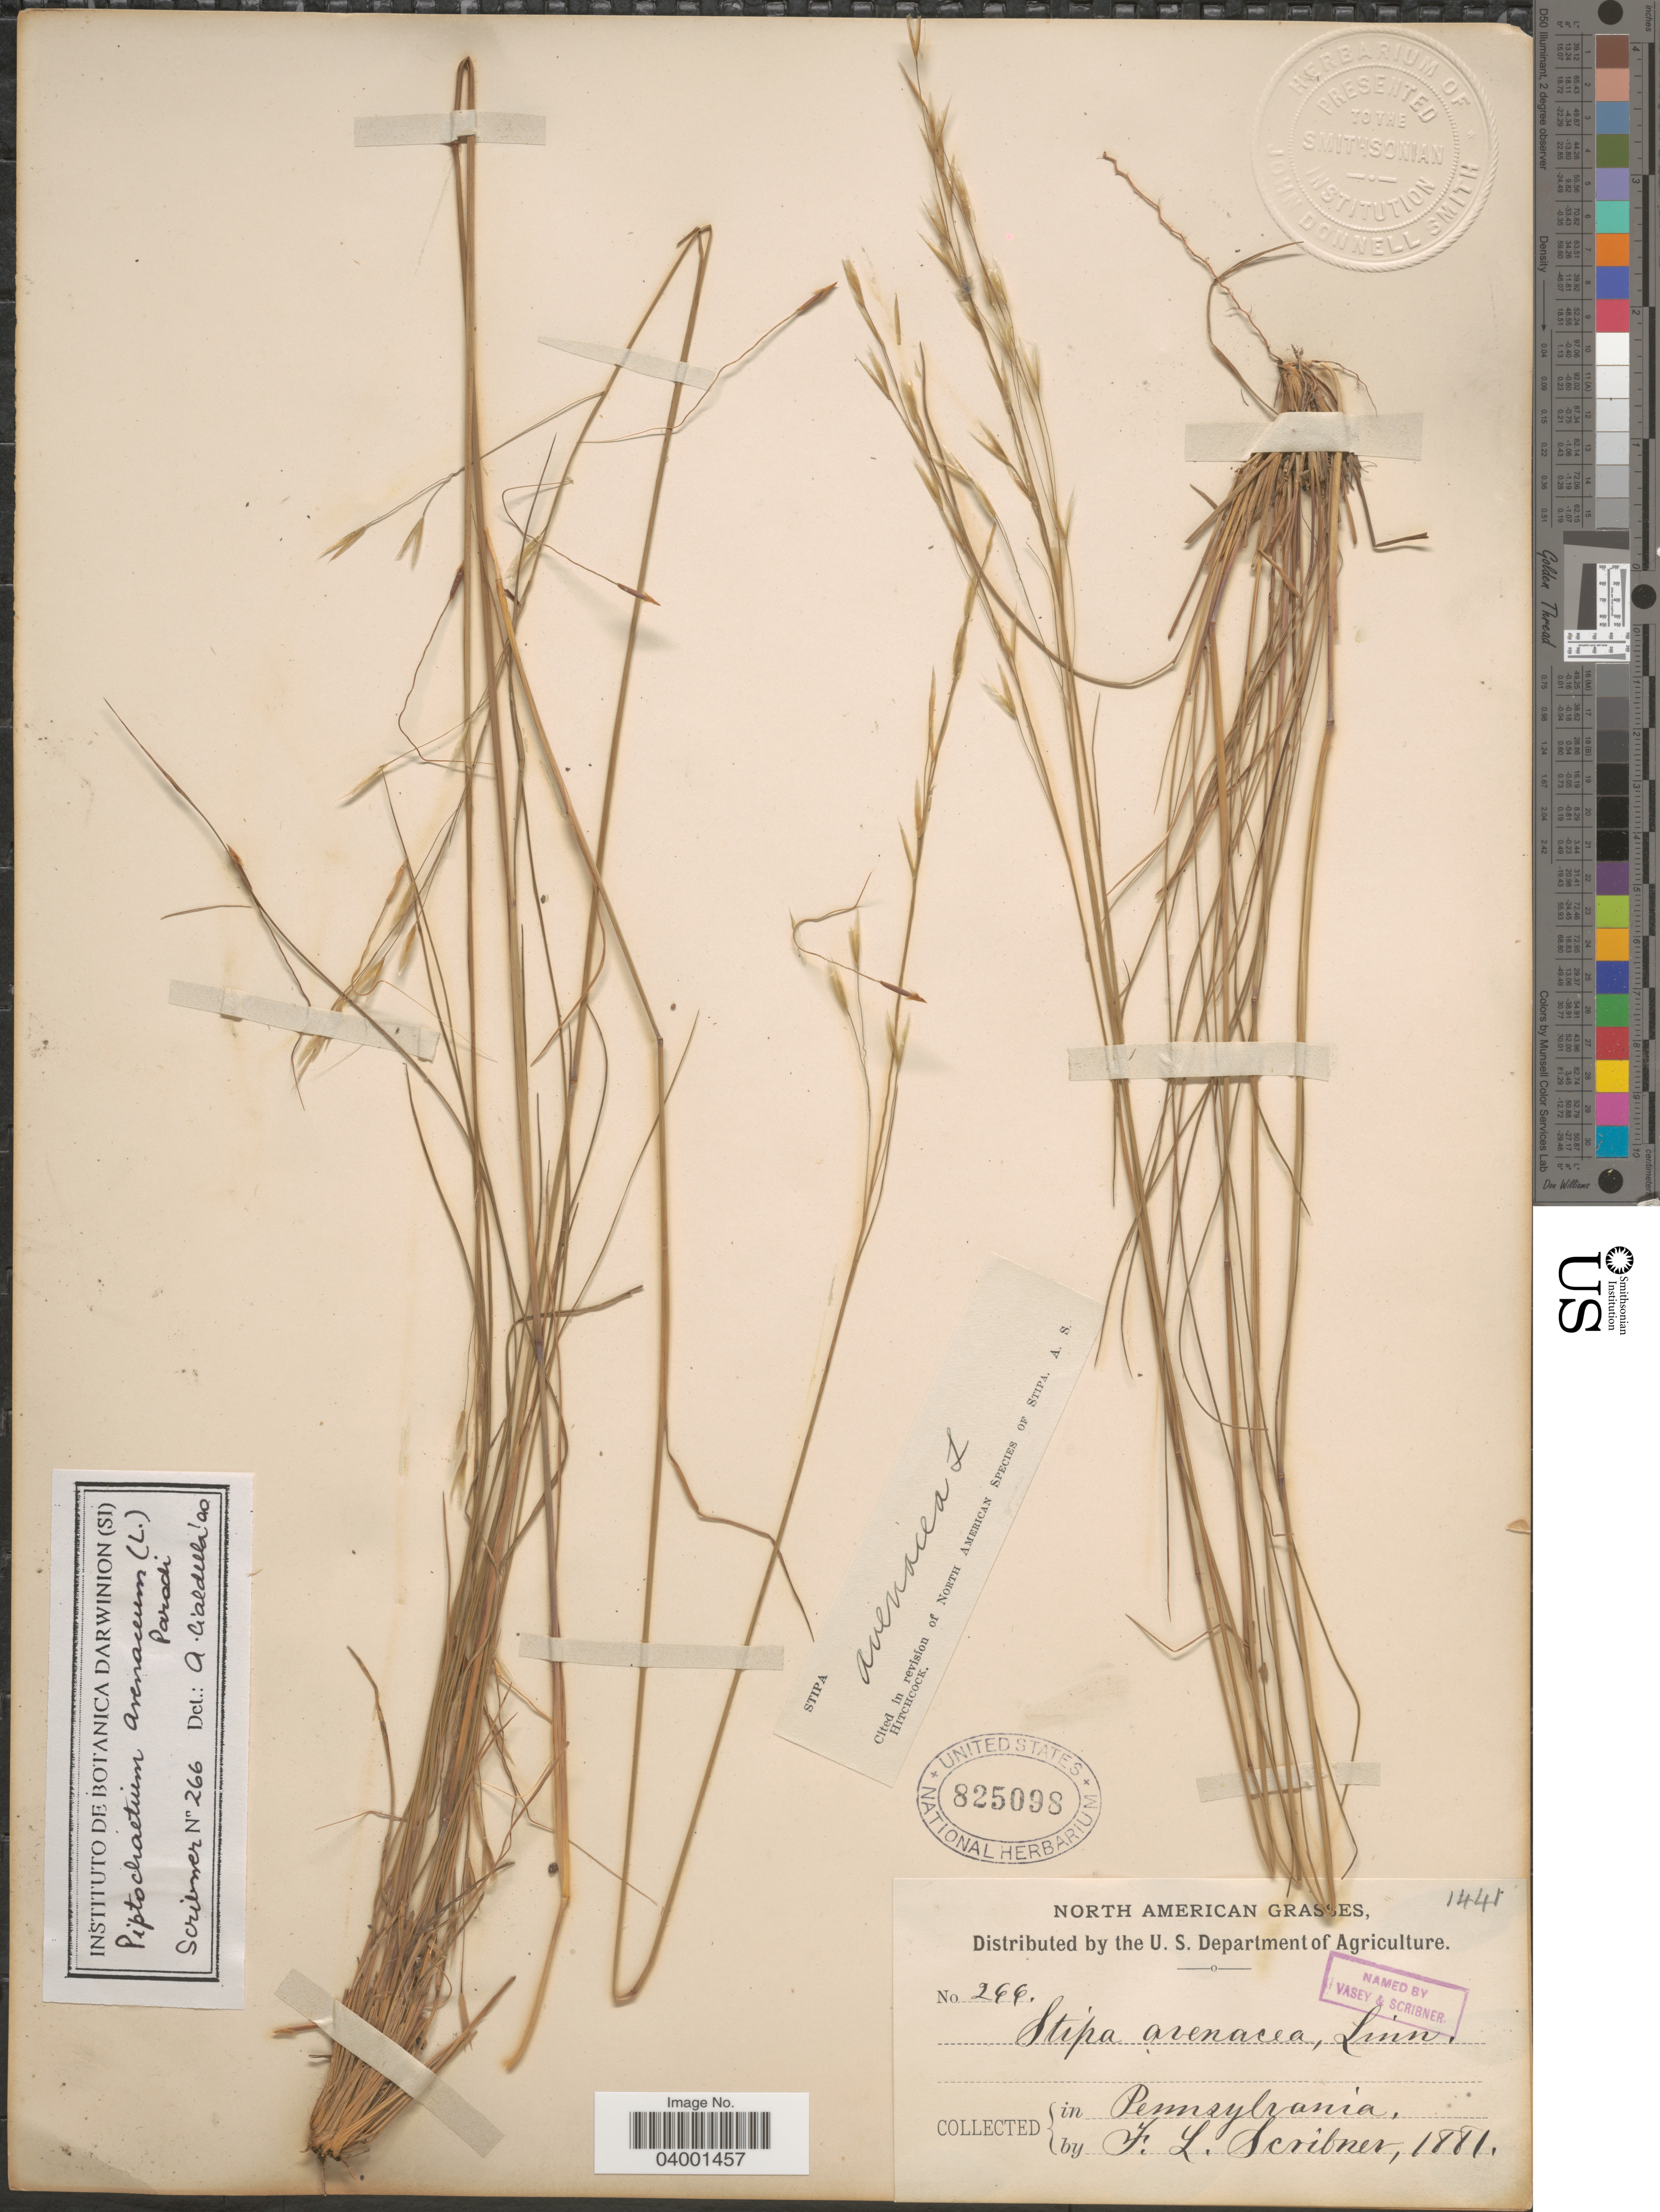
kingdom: Plantae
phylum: Tracheophyta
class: Liliopsida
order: Poales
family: Poaceae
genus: Piptochaetium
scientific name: Piptochaetium avenaceum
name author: (L.) Parodi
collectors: F. L. Scribner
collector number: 266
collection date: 1881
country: United States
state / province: Pennsylvania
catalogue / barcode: US 825098